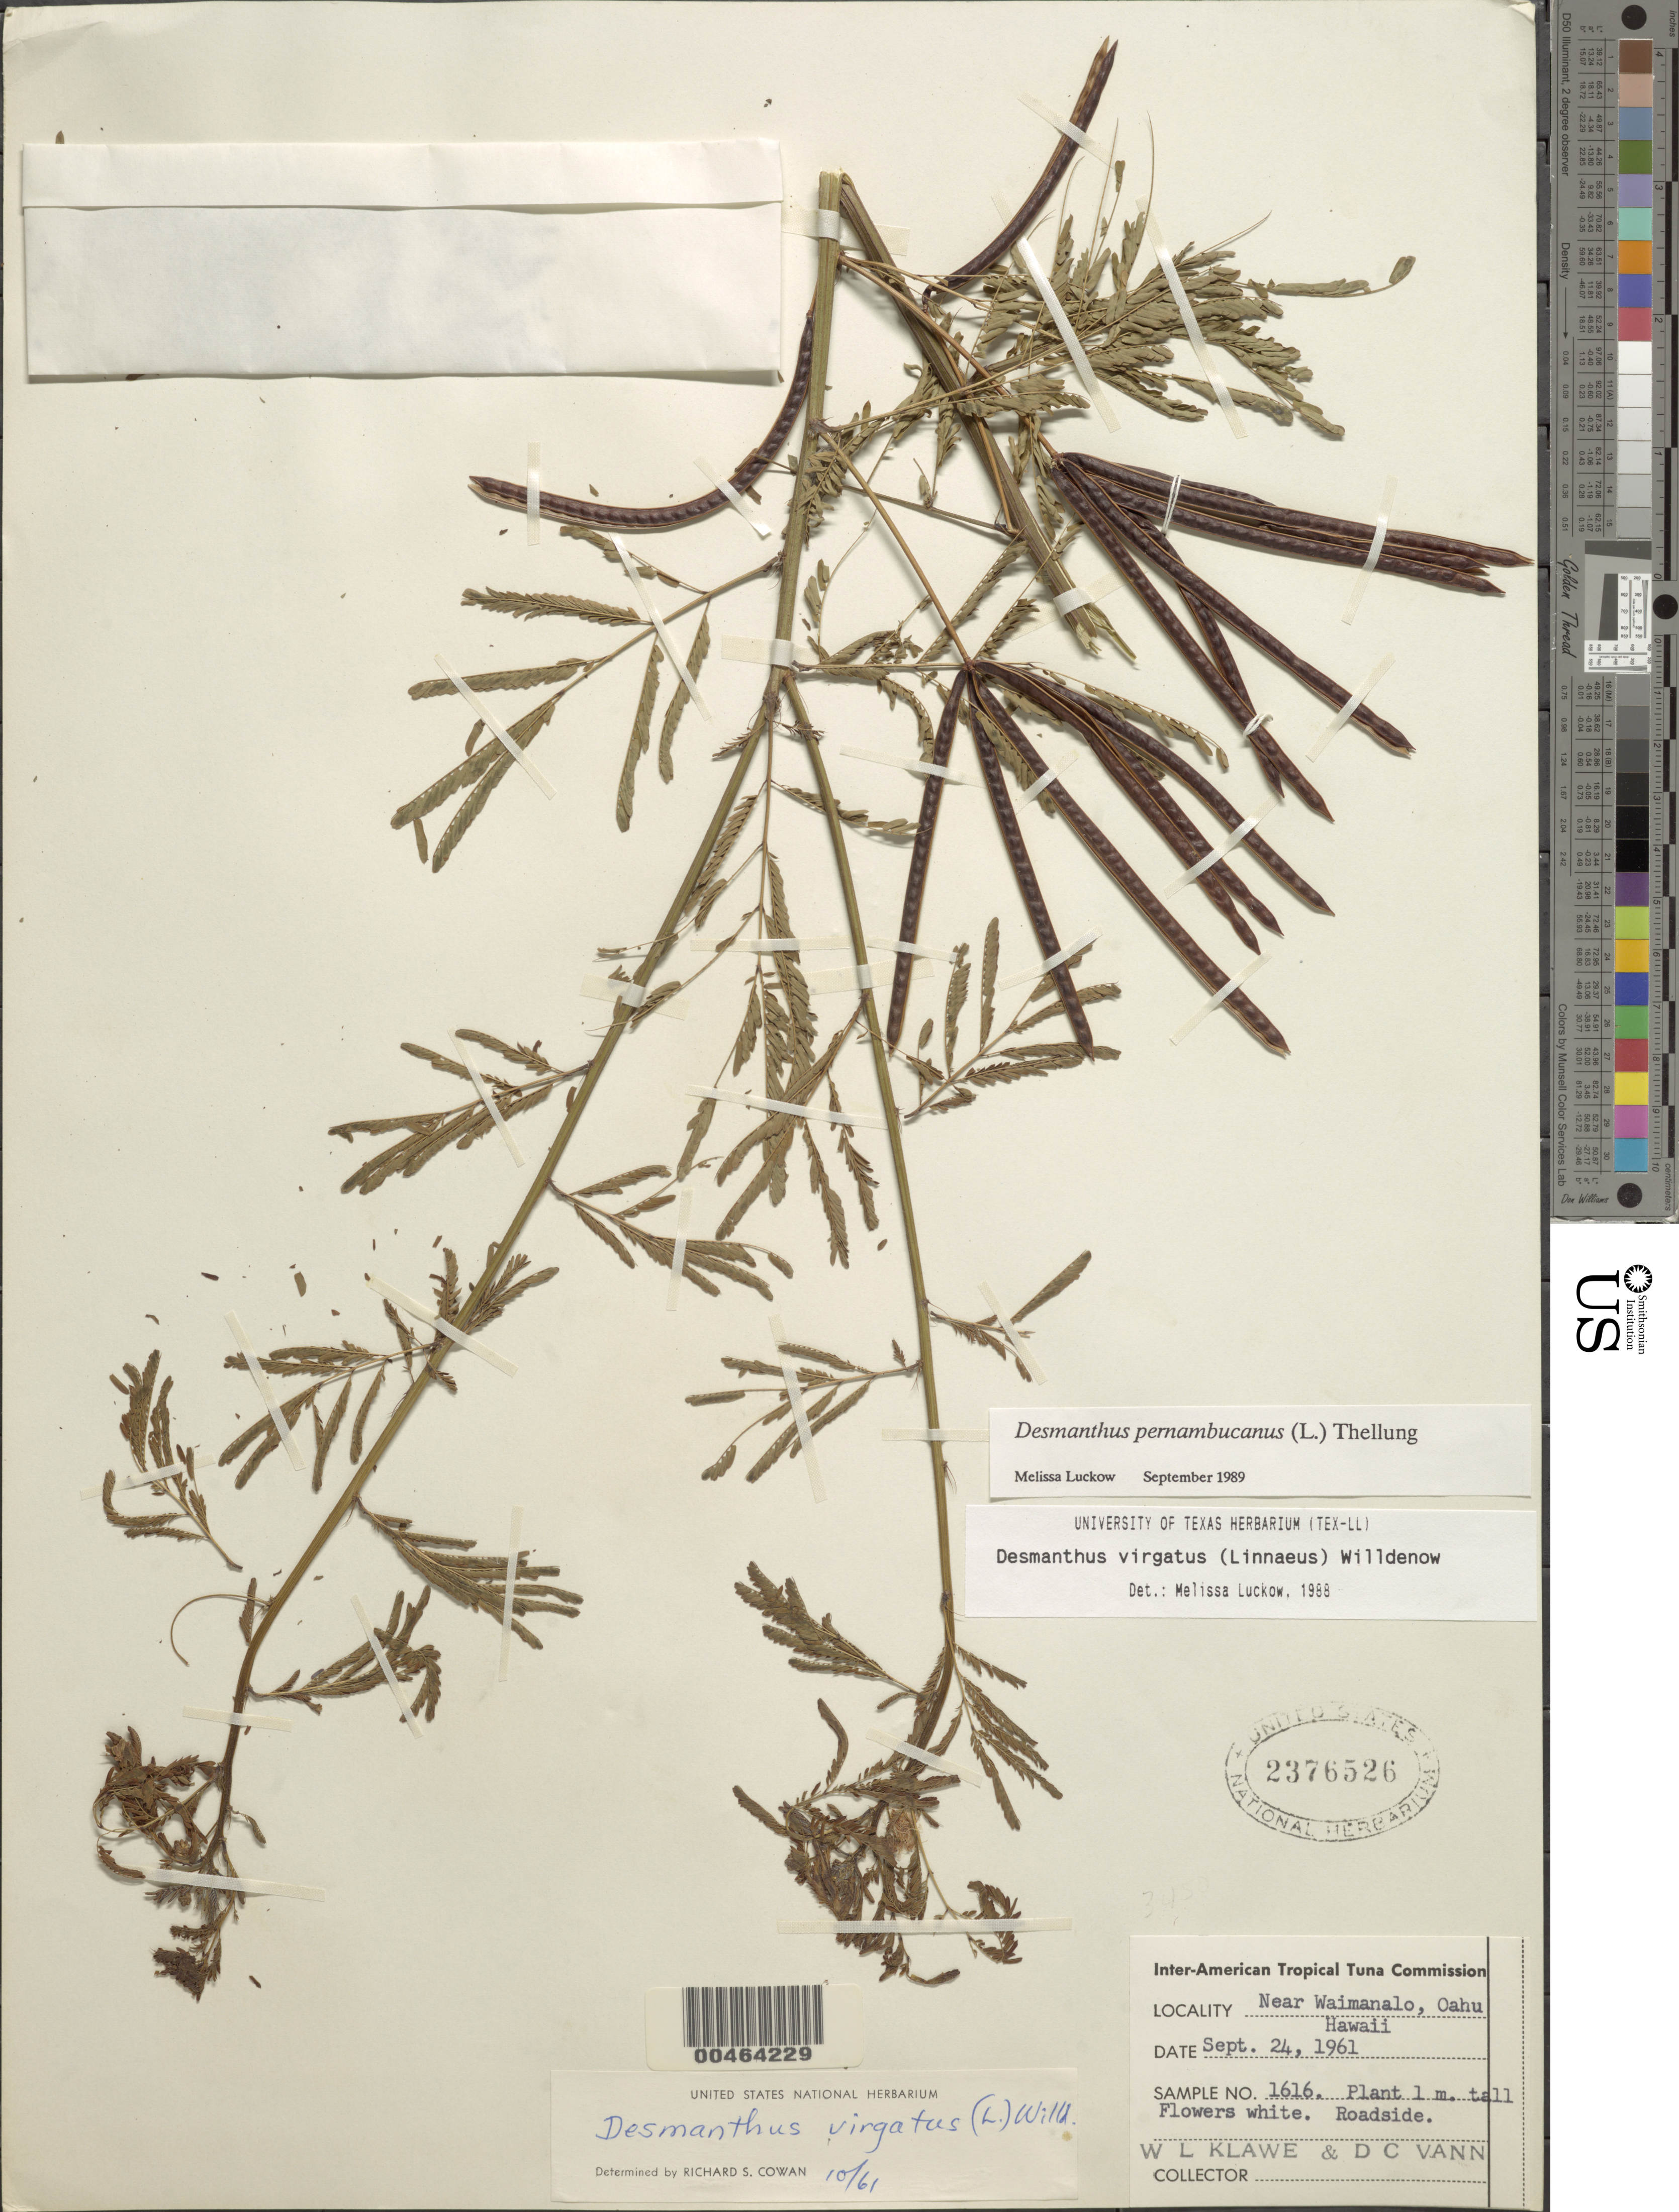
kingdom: Plantae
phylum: Tracheophyta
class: Magnoliopsida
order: Fabales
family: Fabaceae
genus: Desmanthus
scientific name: Desmanthus pernambucanus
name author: (L.) Thell.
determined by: Luckow, M. A.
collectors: W. Klawe & D. Vann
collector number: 1616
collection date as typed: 24 Sep 1961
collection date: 1961-09-24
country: United States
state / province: Hawaii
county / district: Honolulu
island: Oahu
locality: Near Waimanalo, roadside.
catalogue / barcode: US 2376526